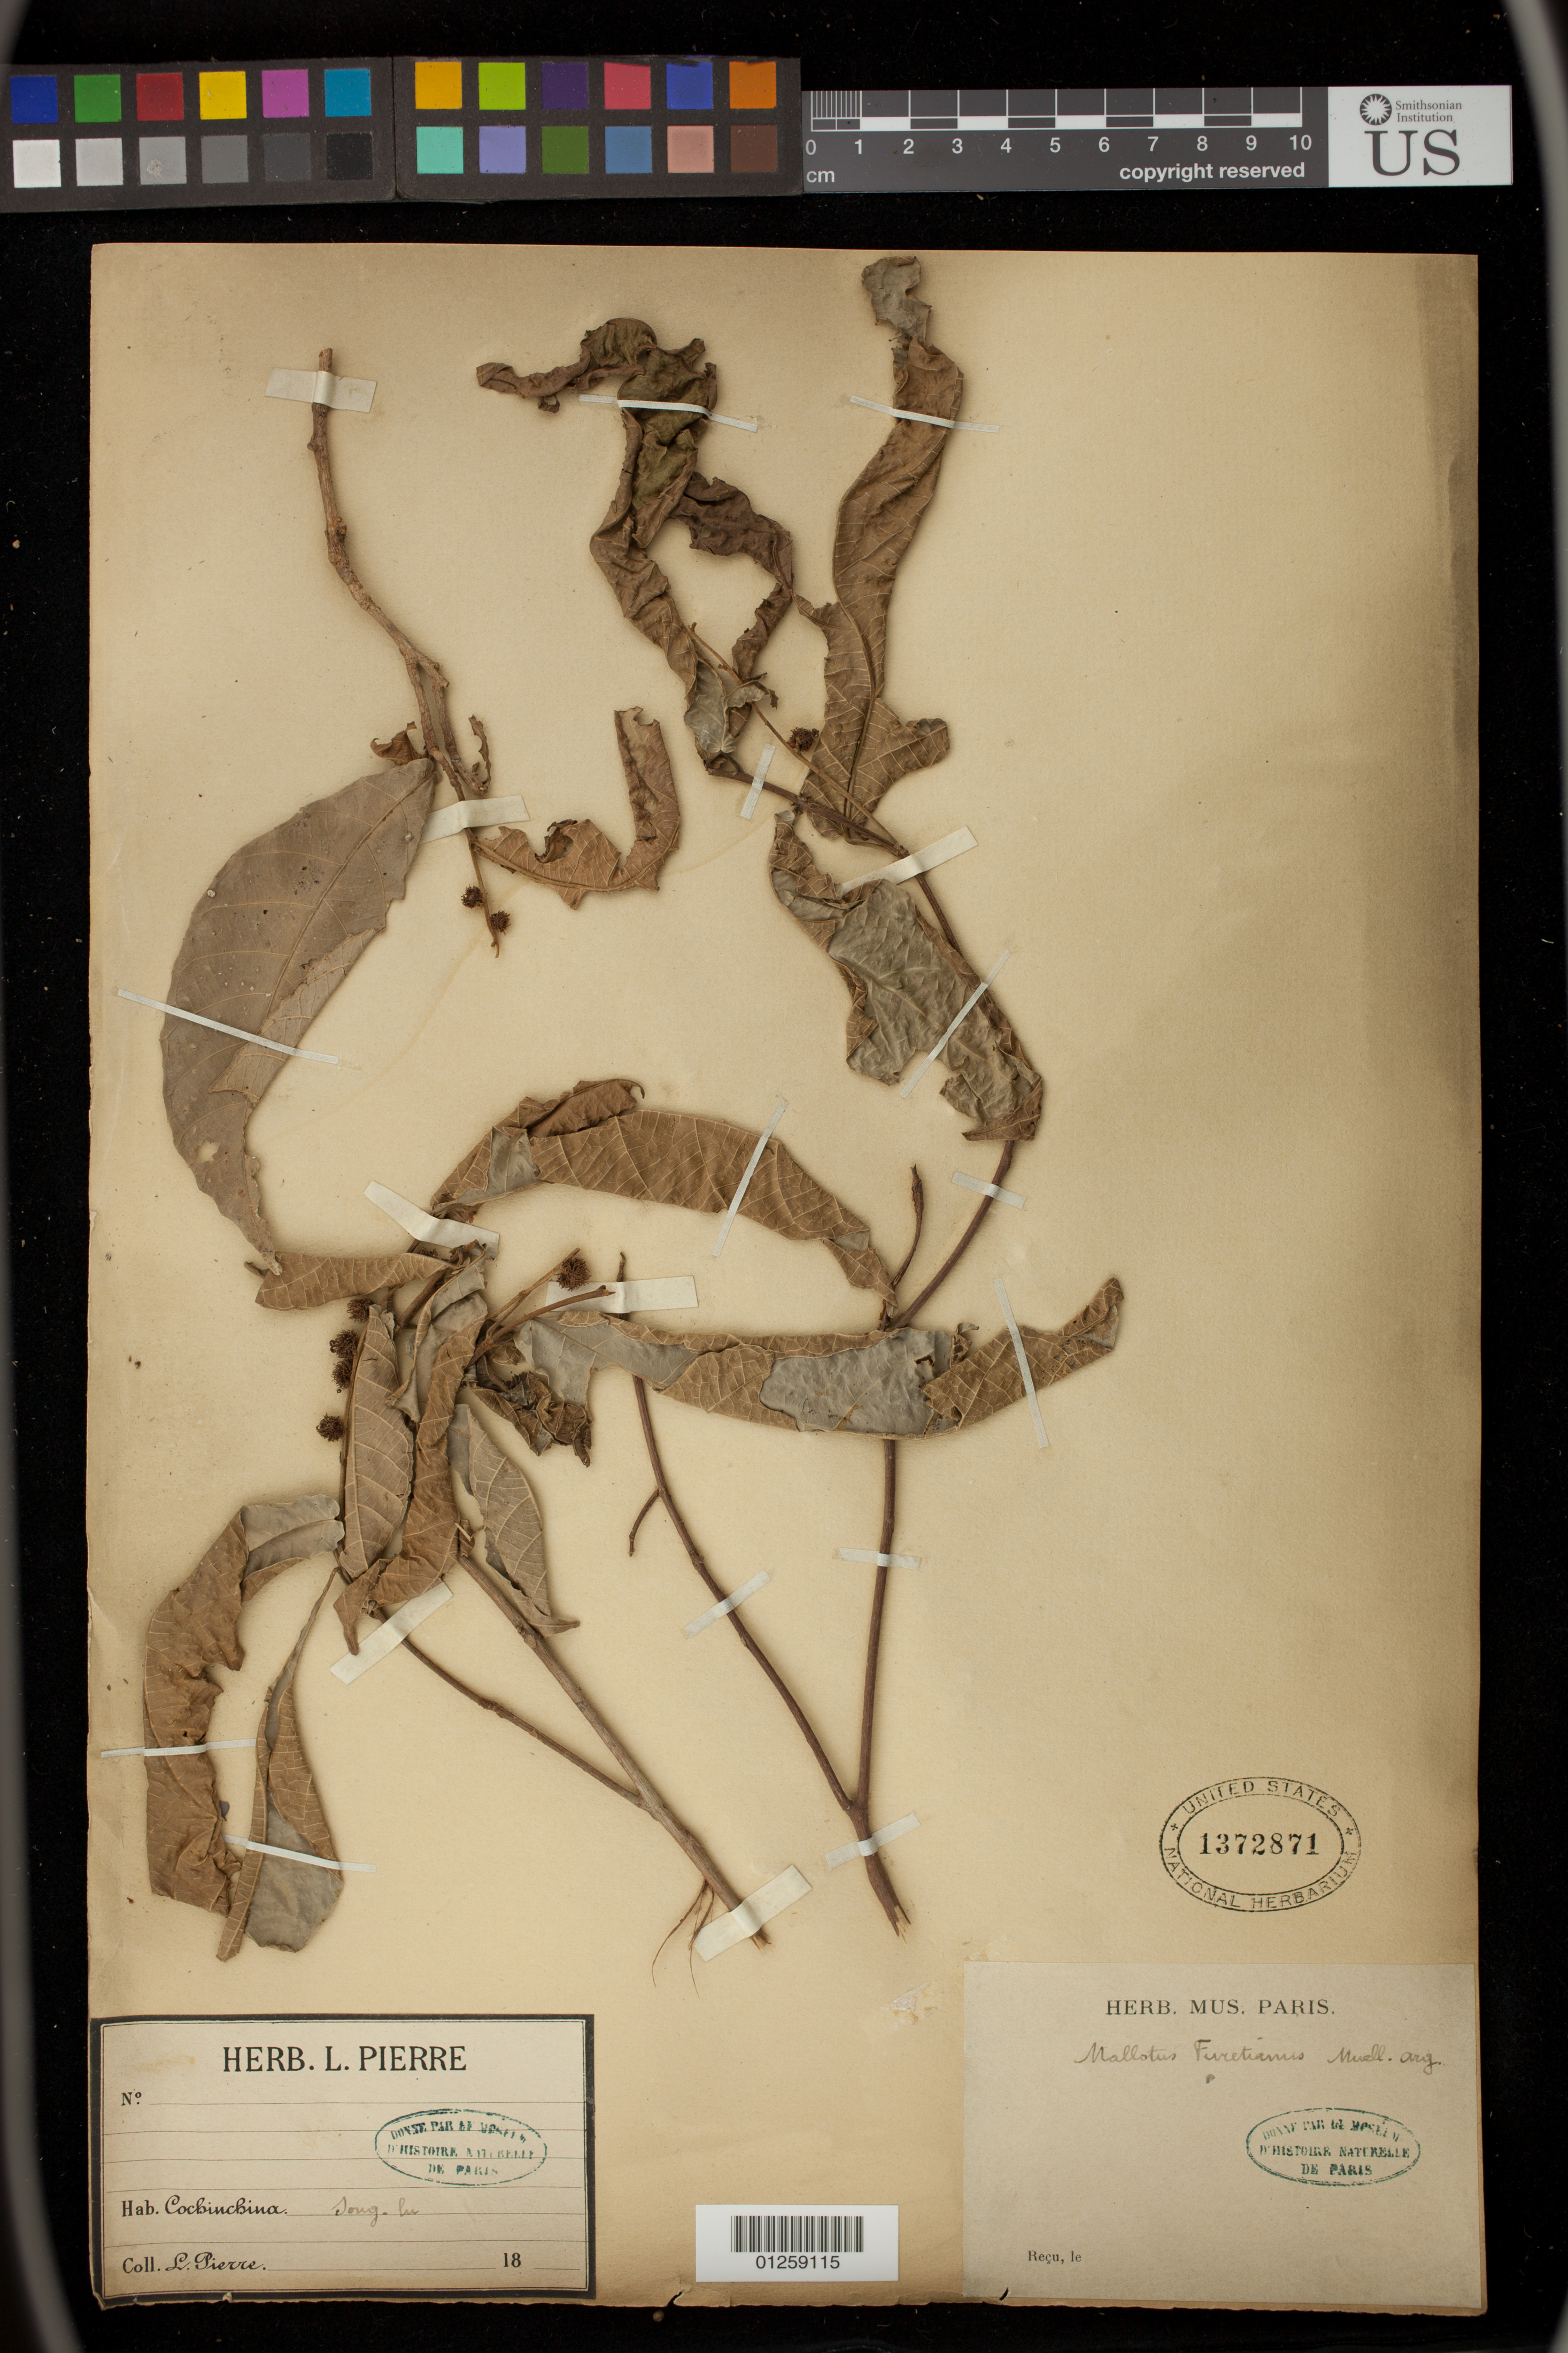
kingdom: Plantae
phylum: Tracheophyta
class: Magnoliopsida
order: Malpighiales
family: Euphorbiaceae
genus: Mallotus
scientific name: Mallotus peltatus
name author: (Geiseler) Müll. Arg.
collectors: L. Pierre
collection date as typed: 18--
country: Vietnam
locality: Cochinchina.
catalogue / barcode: US 1372871